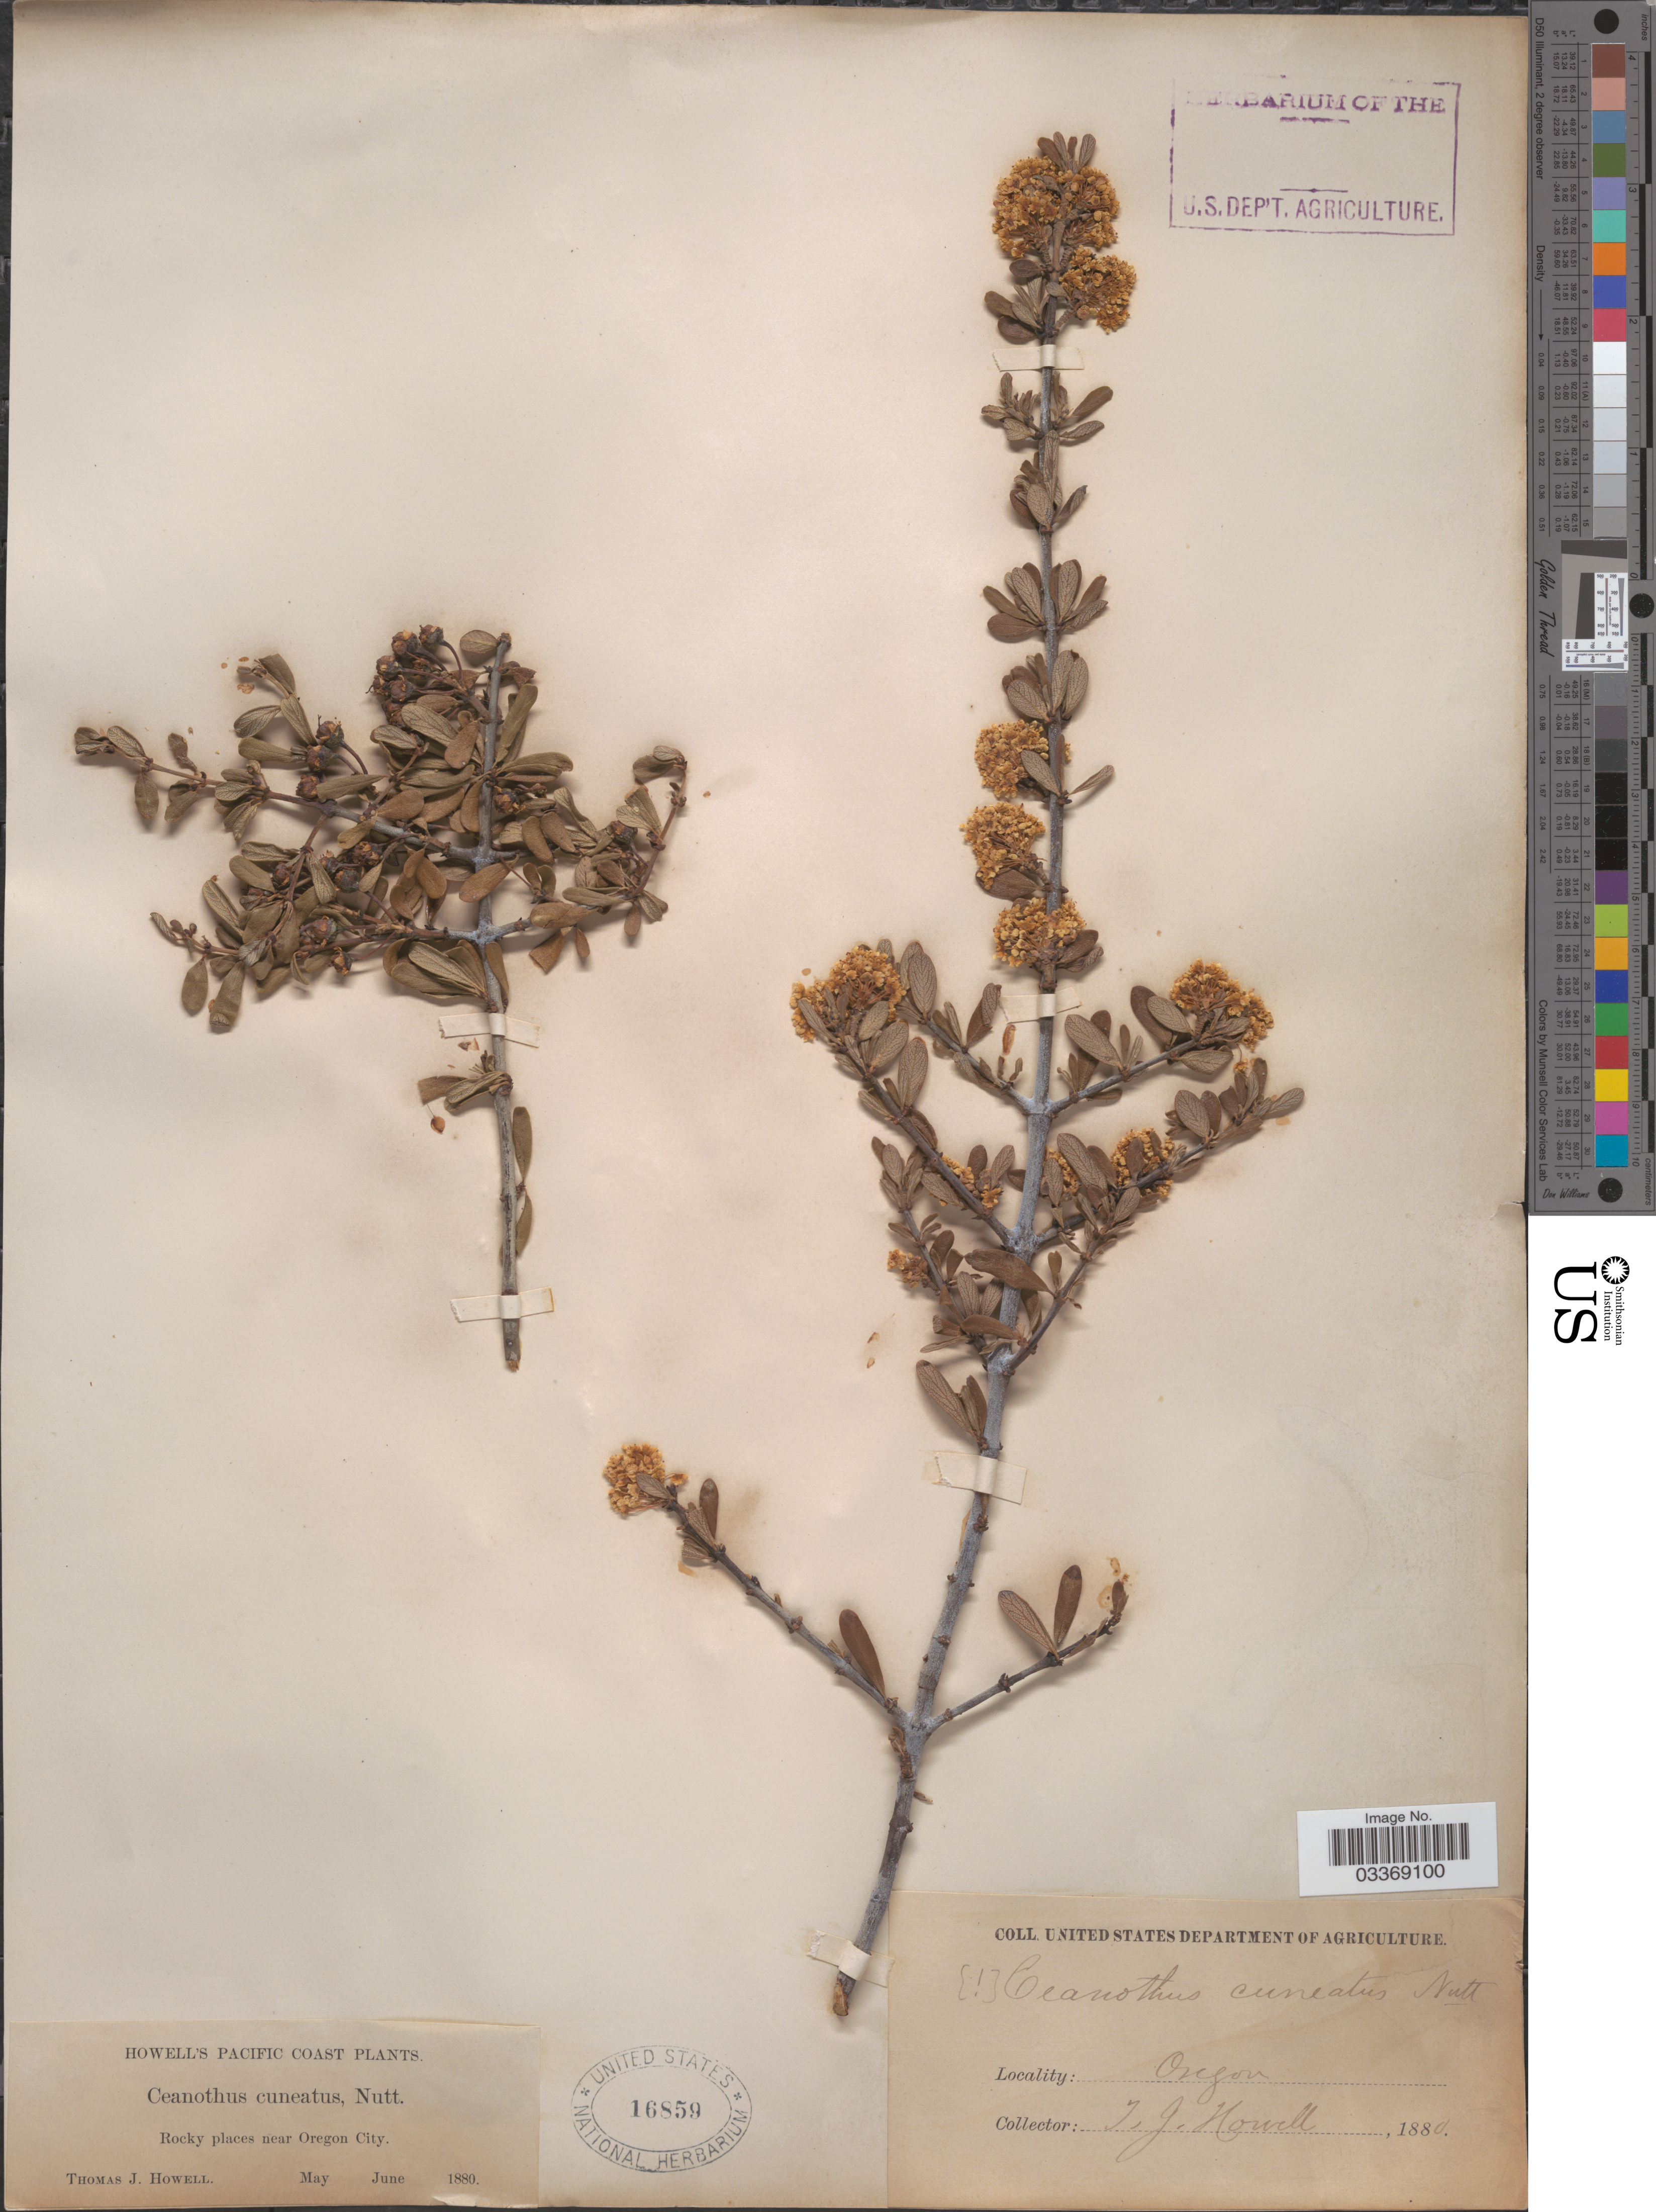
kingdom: Plantae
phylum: Tracheophyta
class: Magnoliopsida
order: Rosales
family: Rhamnaceae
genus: Ceanothus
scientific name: Ceanothus cuneatus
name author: (Hook.) Nutt.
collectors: T. J. Howell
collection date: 1880-05/1880-06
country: United States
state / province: Oregon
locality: Pacific Coast. Rocky places near Oregon City.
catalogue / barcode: US 16859